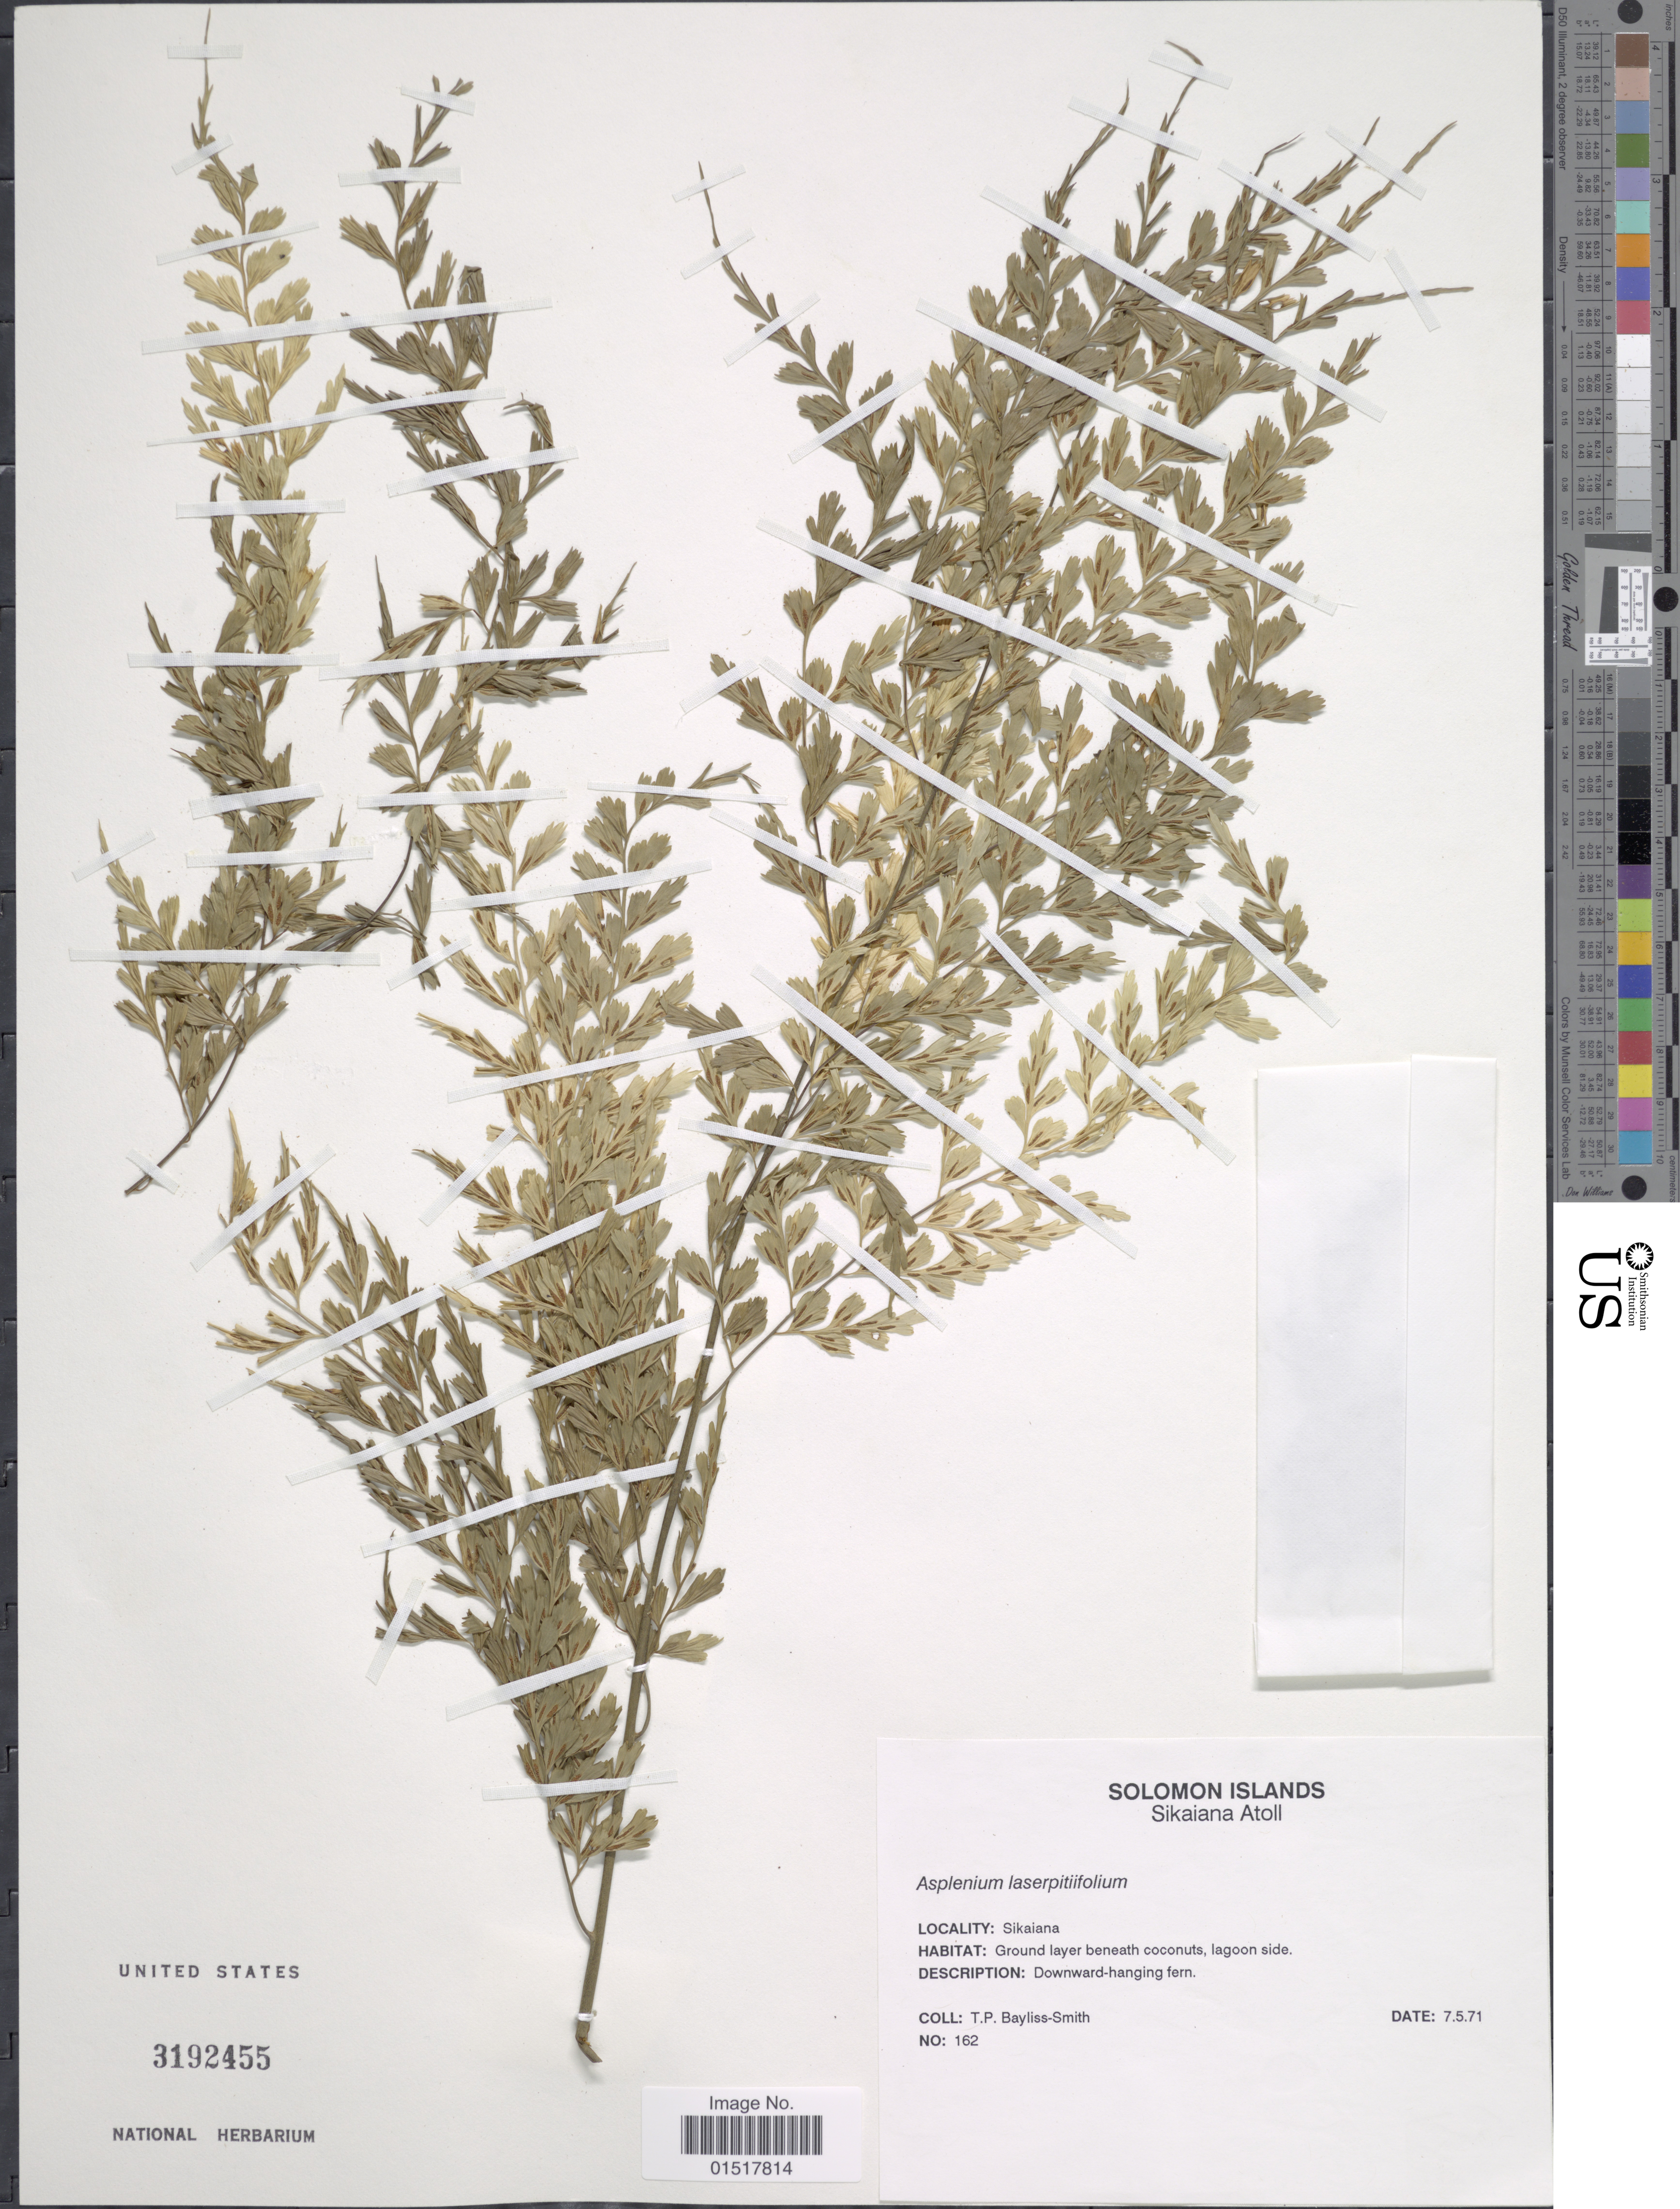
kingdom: Plantae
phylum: Tracheophyta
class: Polypodiopsida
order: Polypodiales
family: Aspleniaceae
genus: Asplenium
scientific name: Asplenium laserpitiifolium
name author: Lam.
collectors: T. P. Bayliss-Smith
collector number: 162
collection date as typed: Transcribed d/m/y: 7/5/71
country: Solomon Islands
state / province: Solomon Island Outliers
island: Sikaiana Atoll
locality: Sikaiana Atoll. Sikaiana.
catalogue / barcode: US 3192455